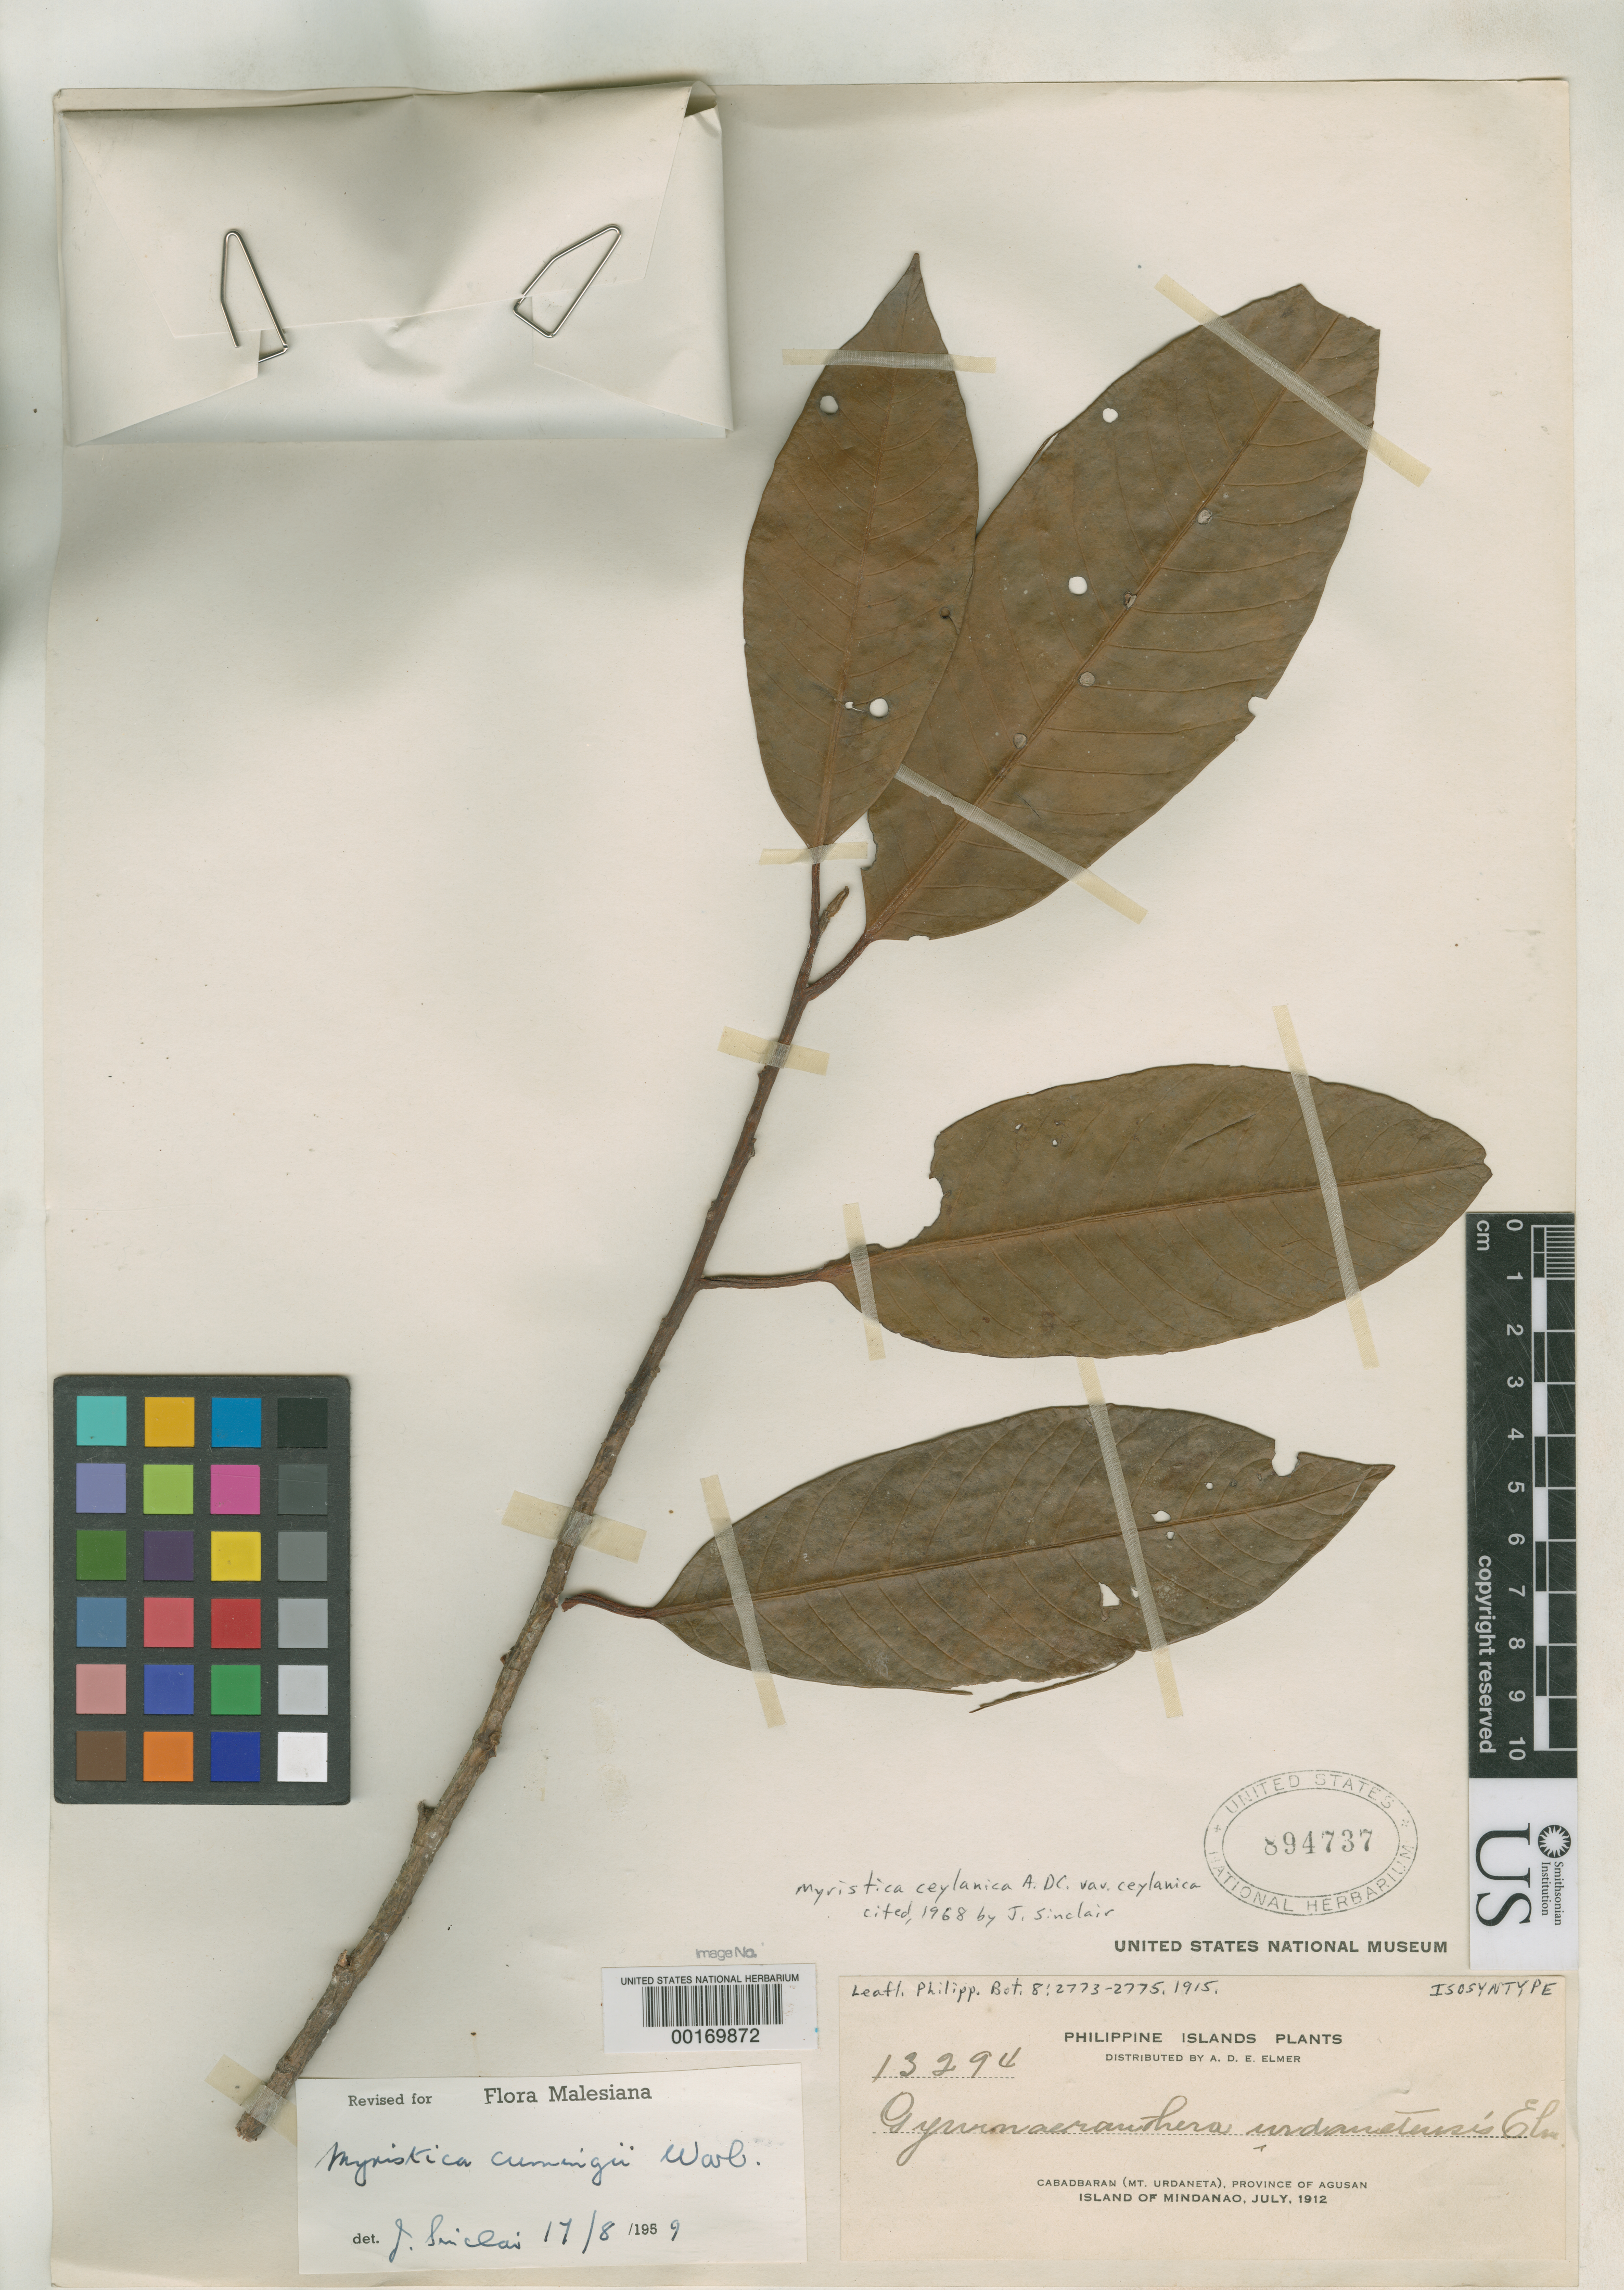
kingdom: Plantae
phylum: Tracheophyta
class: Magnoliopsida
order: Magnoliales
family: Myristicaceae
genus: Gymnacranthera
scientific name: Gymnacranthera urdanetensis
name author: Elmer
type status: Isosyntype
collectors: A. D. E. Elmer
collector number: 13294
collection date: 1912-07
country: Philippines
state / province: Caraga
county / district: Agusan del Norte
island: Mindanao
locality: Cabadbaran (Mt. Urdaneta), province of Agusan, Island of Mindanao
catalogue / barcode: US 894737